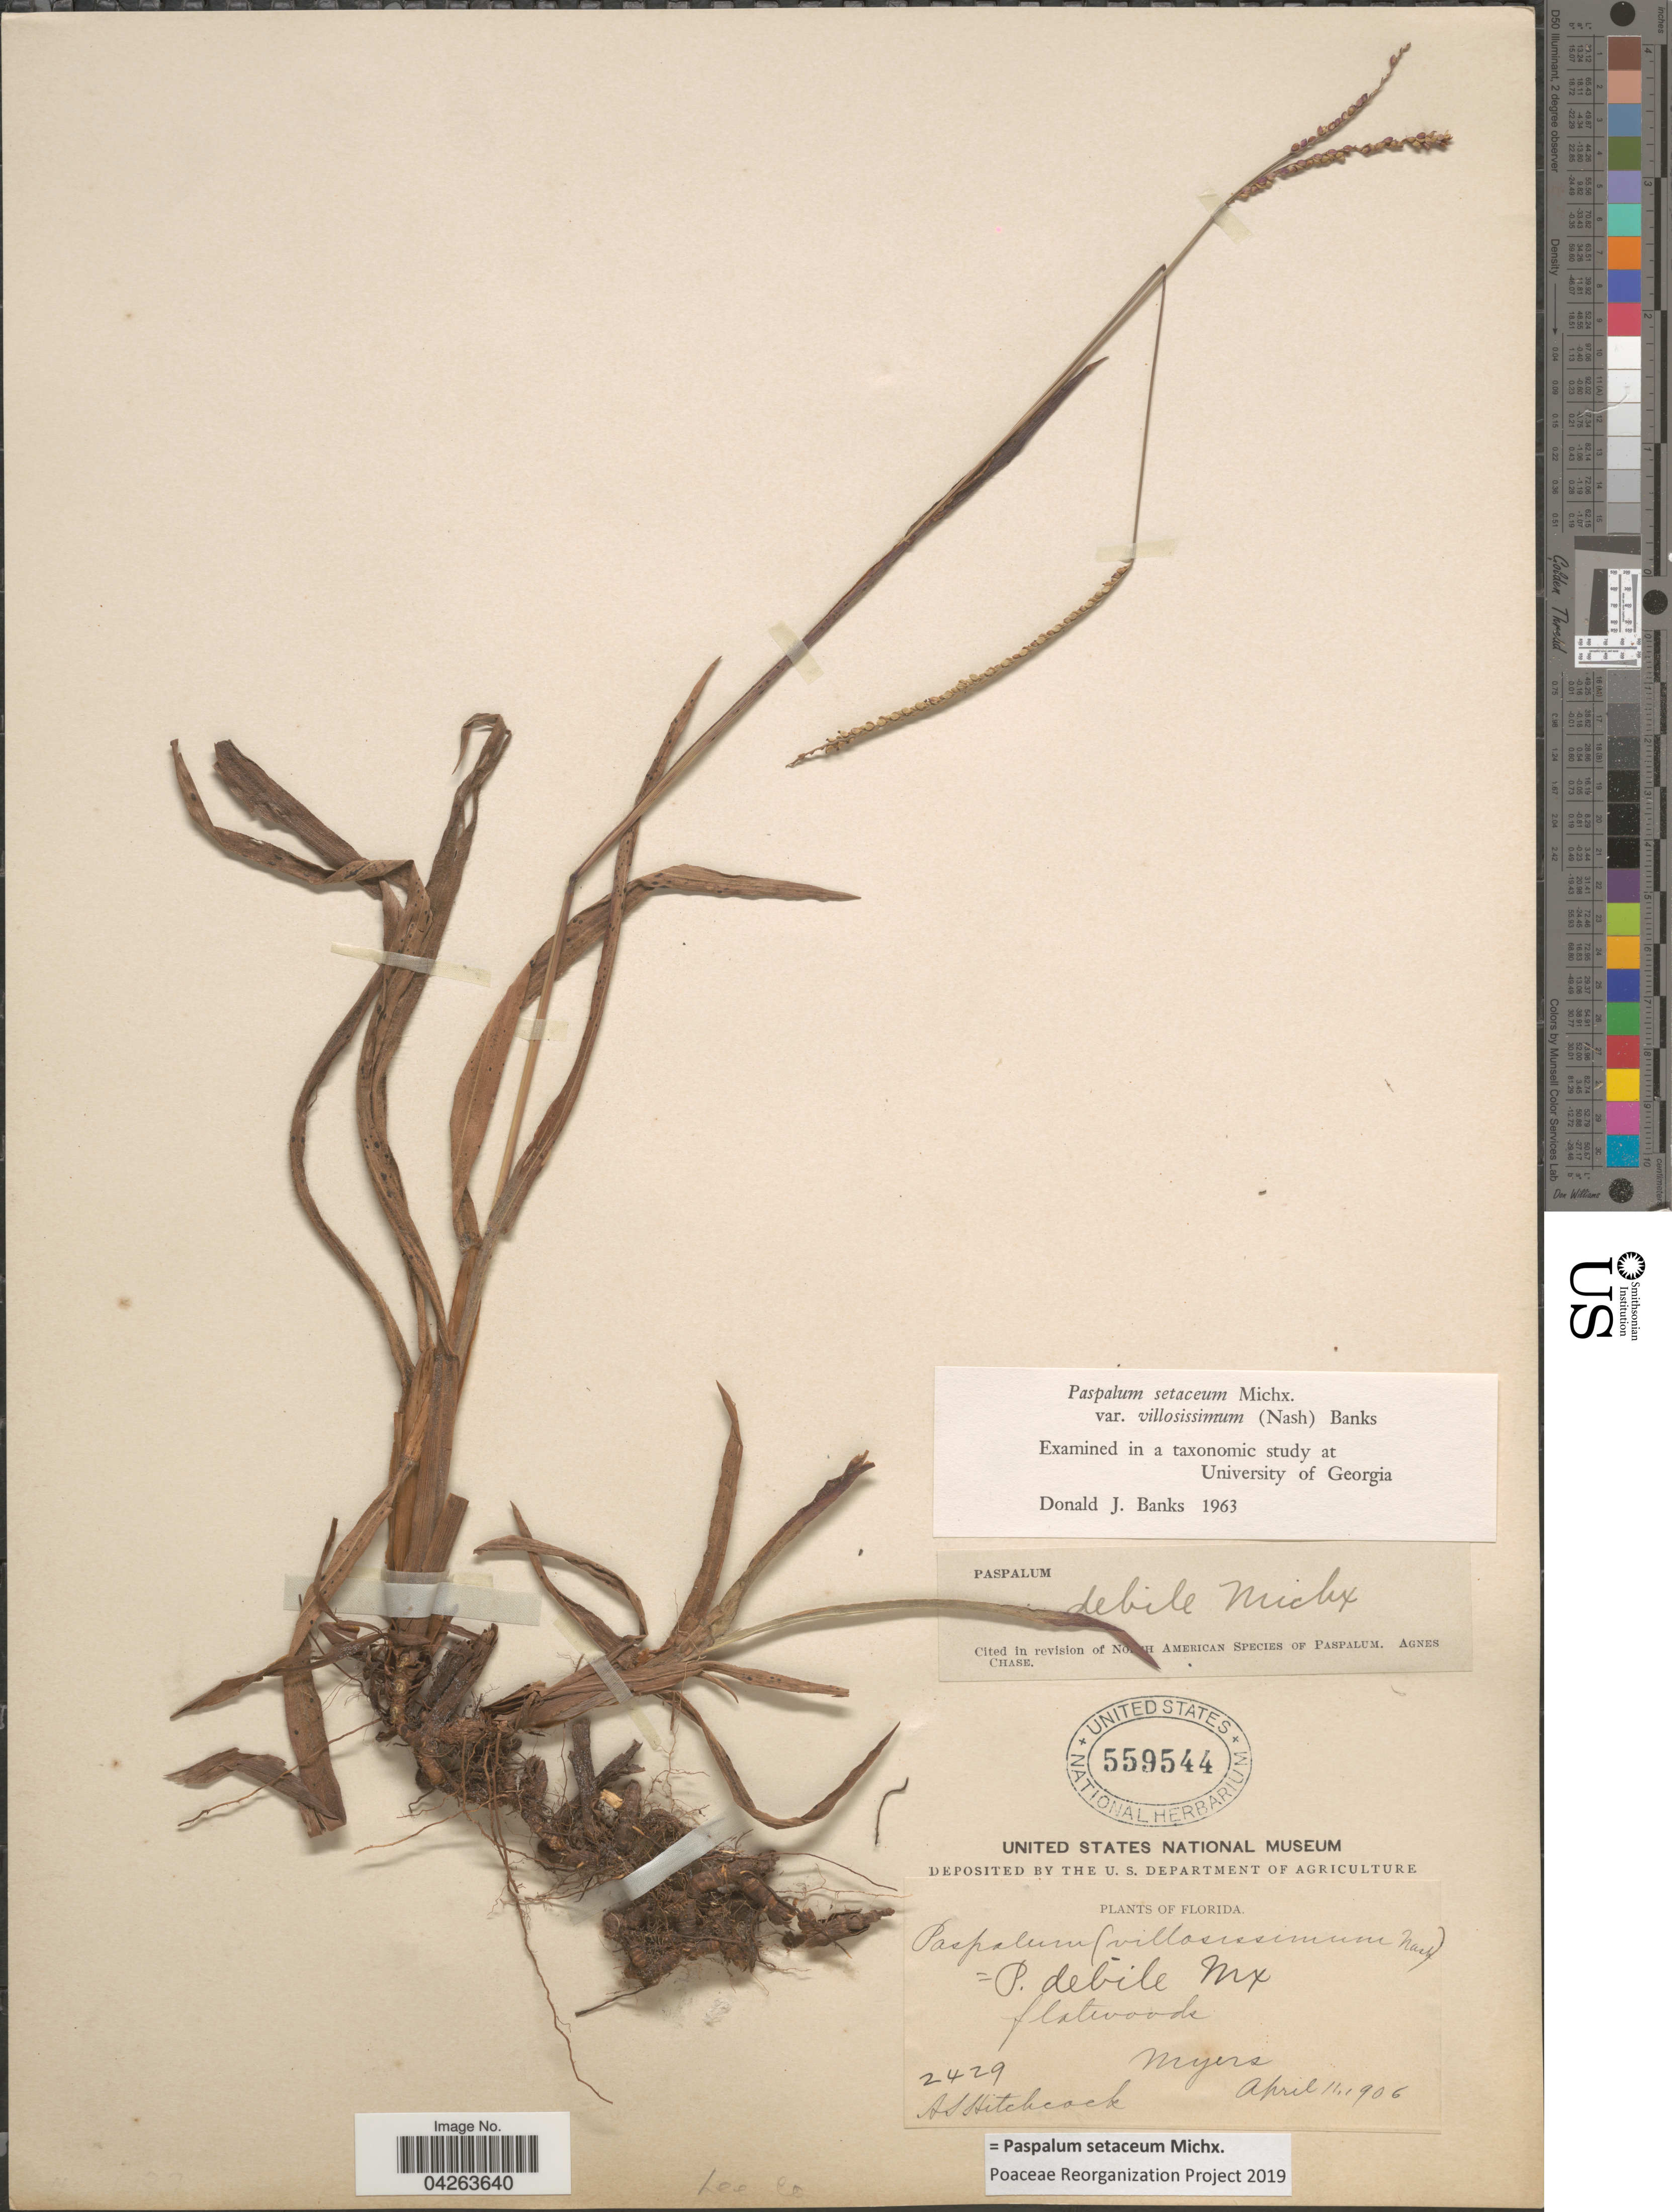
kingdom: Plantae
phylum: Tracheophyta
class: Liliopsida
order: Poales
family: Poaceae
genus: Paspalum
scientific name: Paspalum setaceum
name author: Michx.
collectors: A. S. Hitchcock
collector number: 2429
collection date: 1906-04-11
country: United States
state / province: Florida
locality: Myers. Lee Co.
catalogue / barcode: US 559544